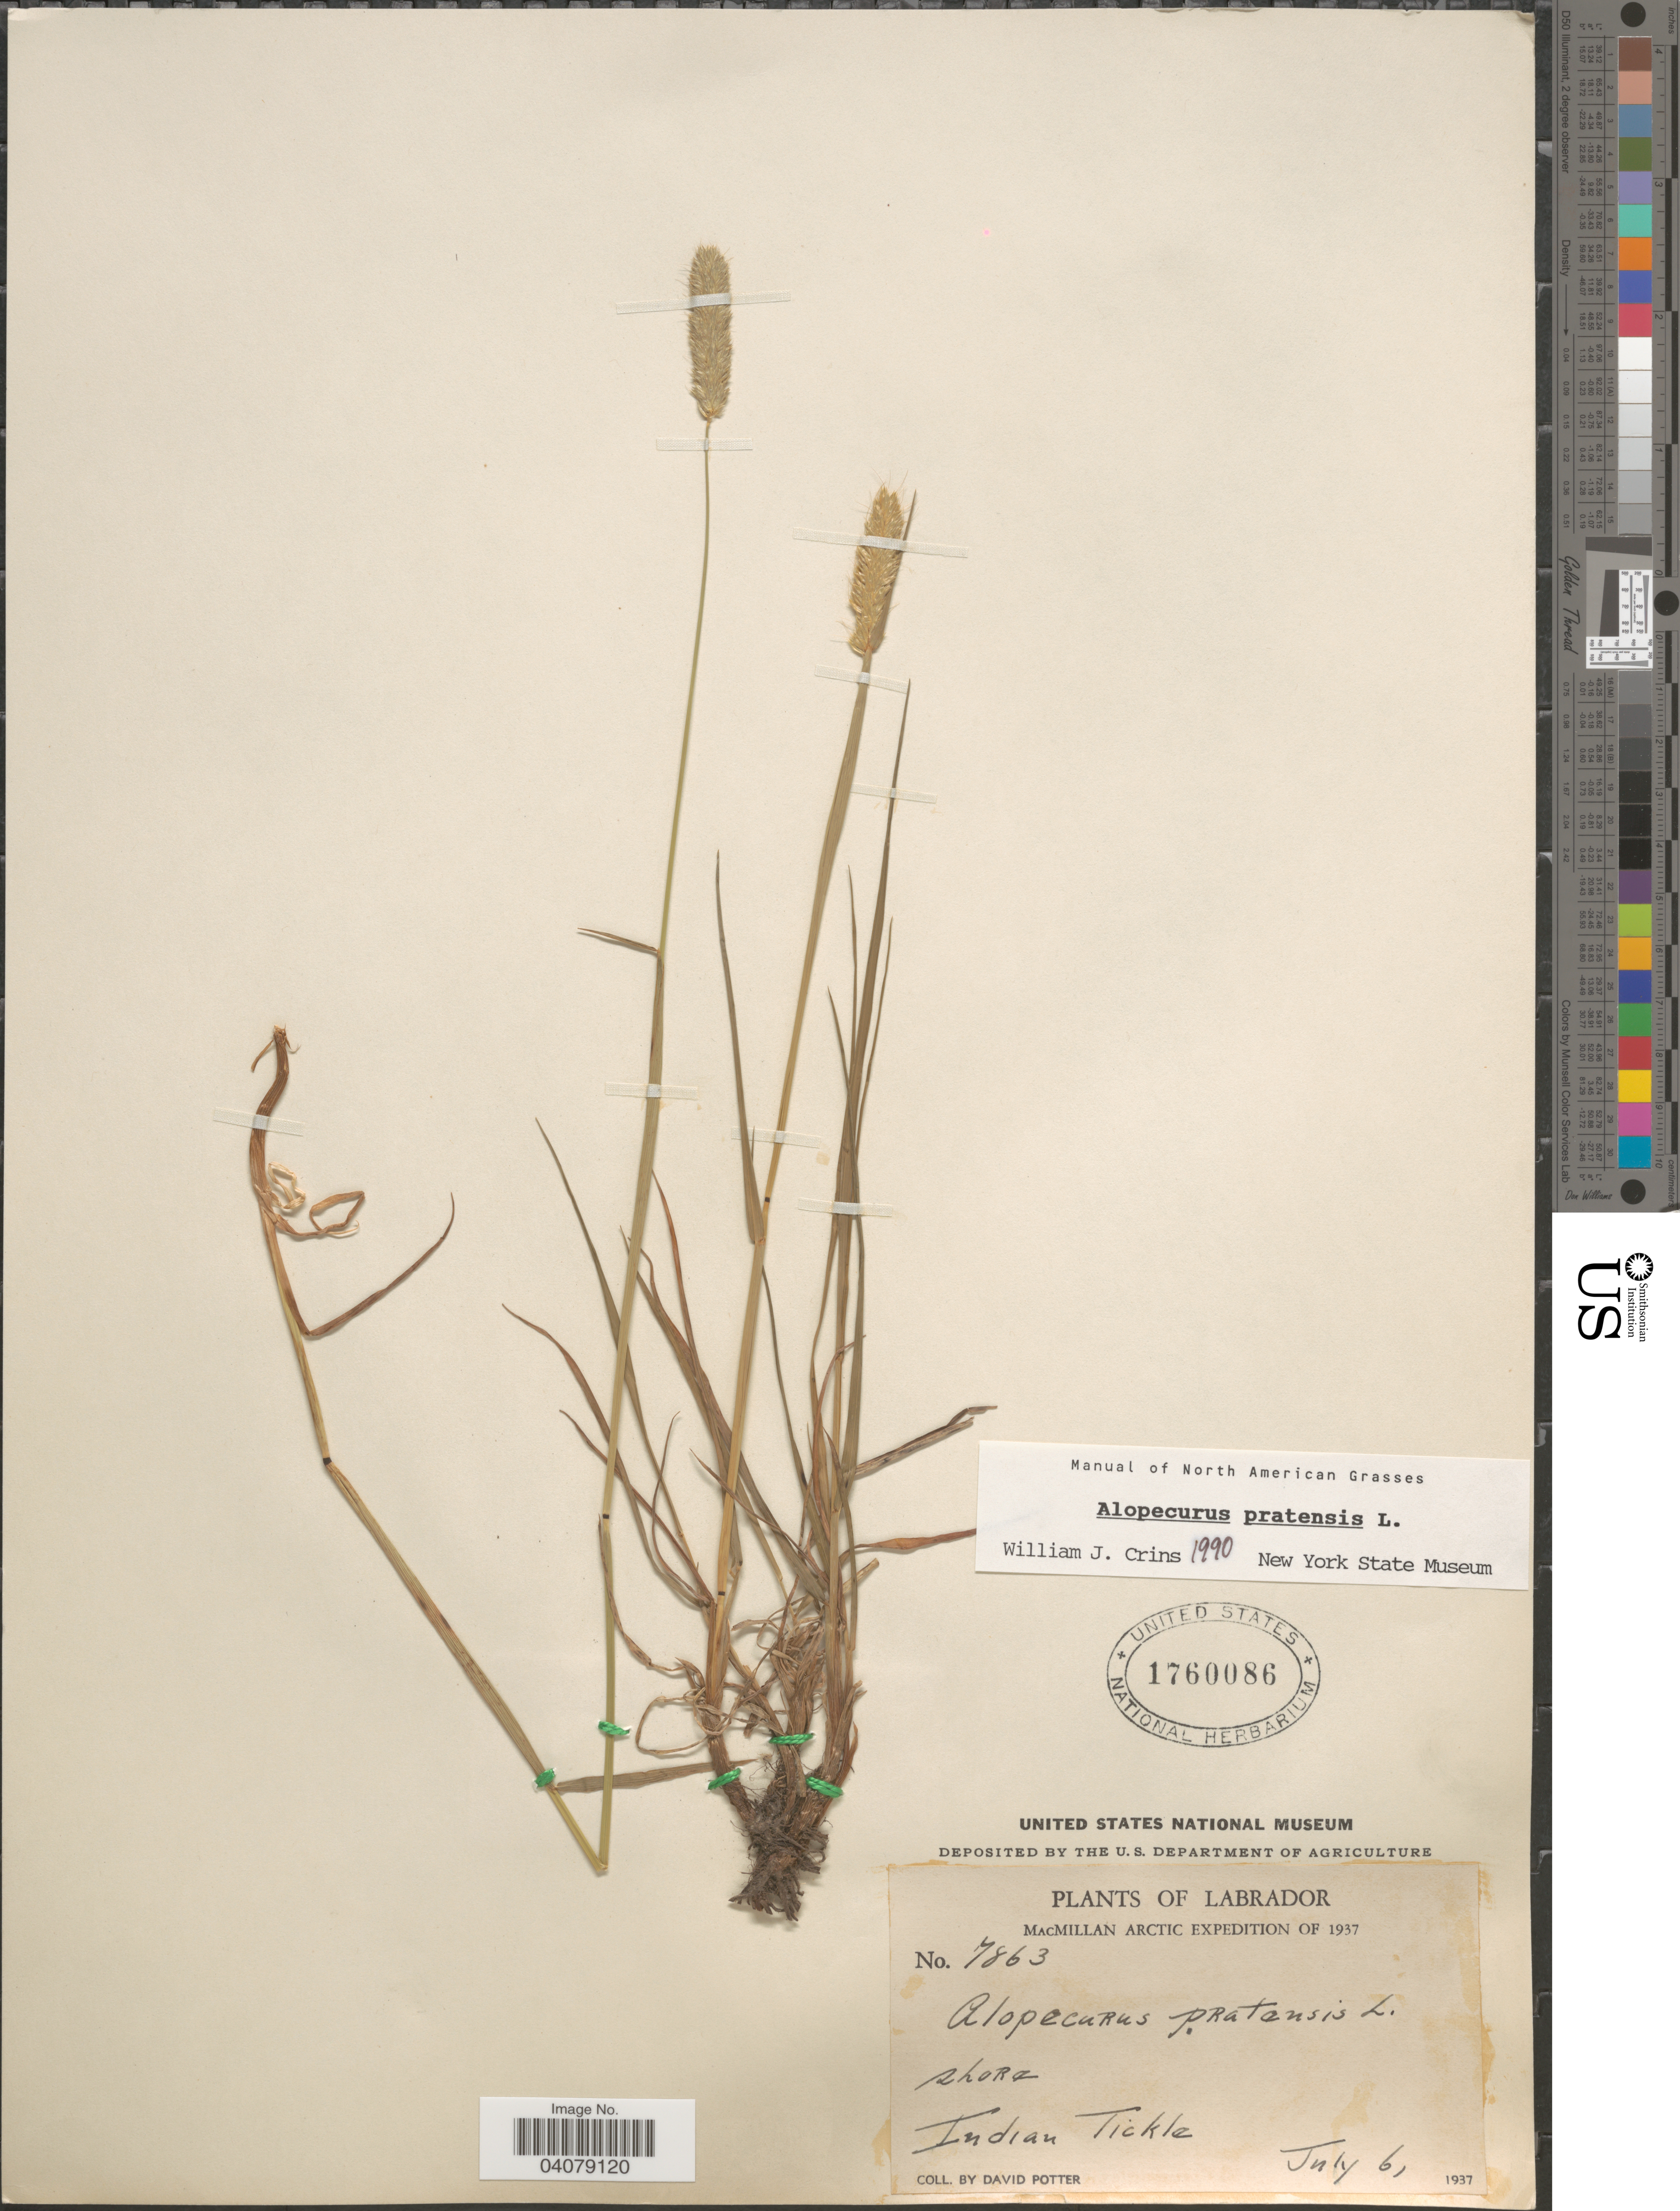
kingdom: Plantae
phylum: Tracheophyta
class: Liliopsida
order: Poales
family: Poaceae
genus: Alopecurus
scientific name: Alopecurus pratensis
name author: L.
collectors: D. Potter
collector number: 7863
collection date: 1937-07-06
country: Canada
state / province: Newfoundland and Labrador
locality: Labrador. MacMillan Arctic Expedition of 1937. Shore. Indian Tickle.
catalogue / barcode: US 1760086